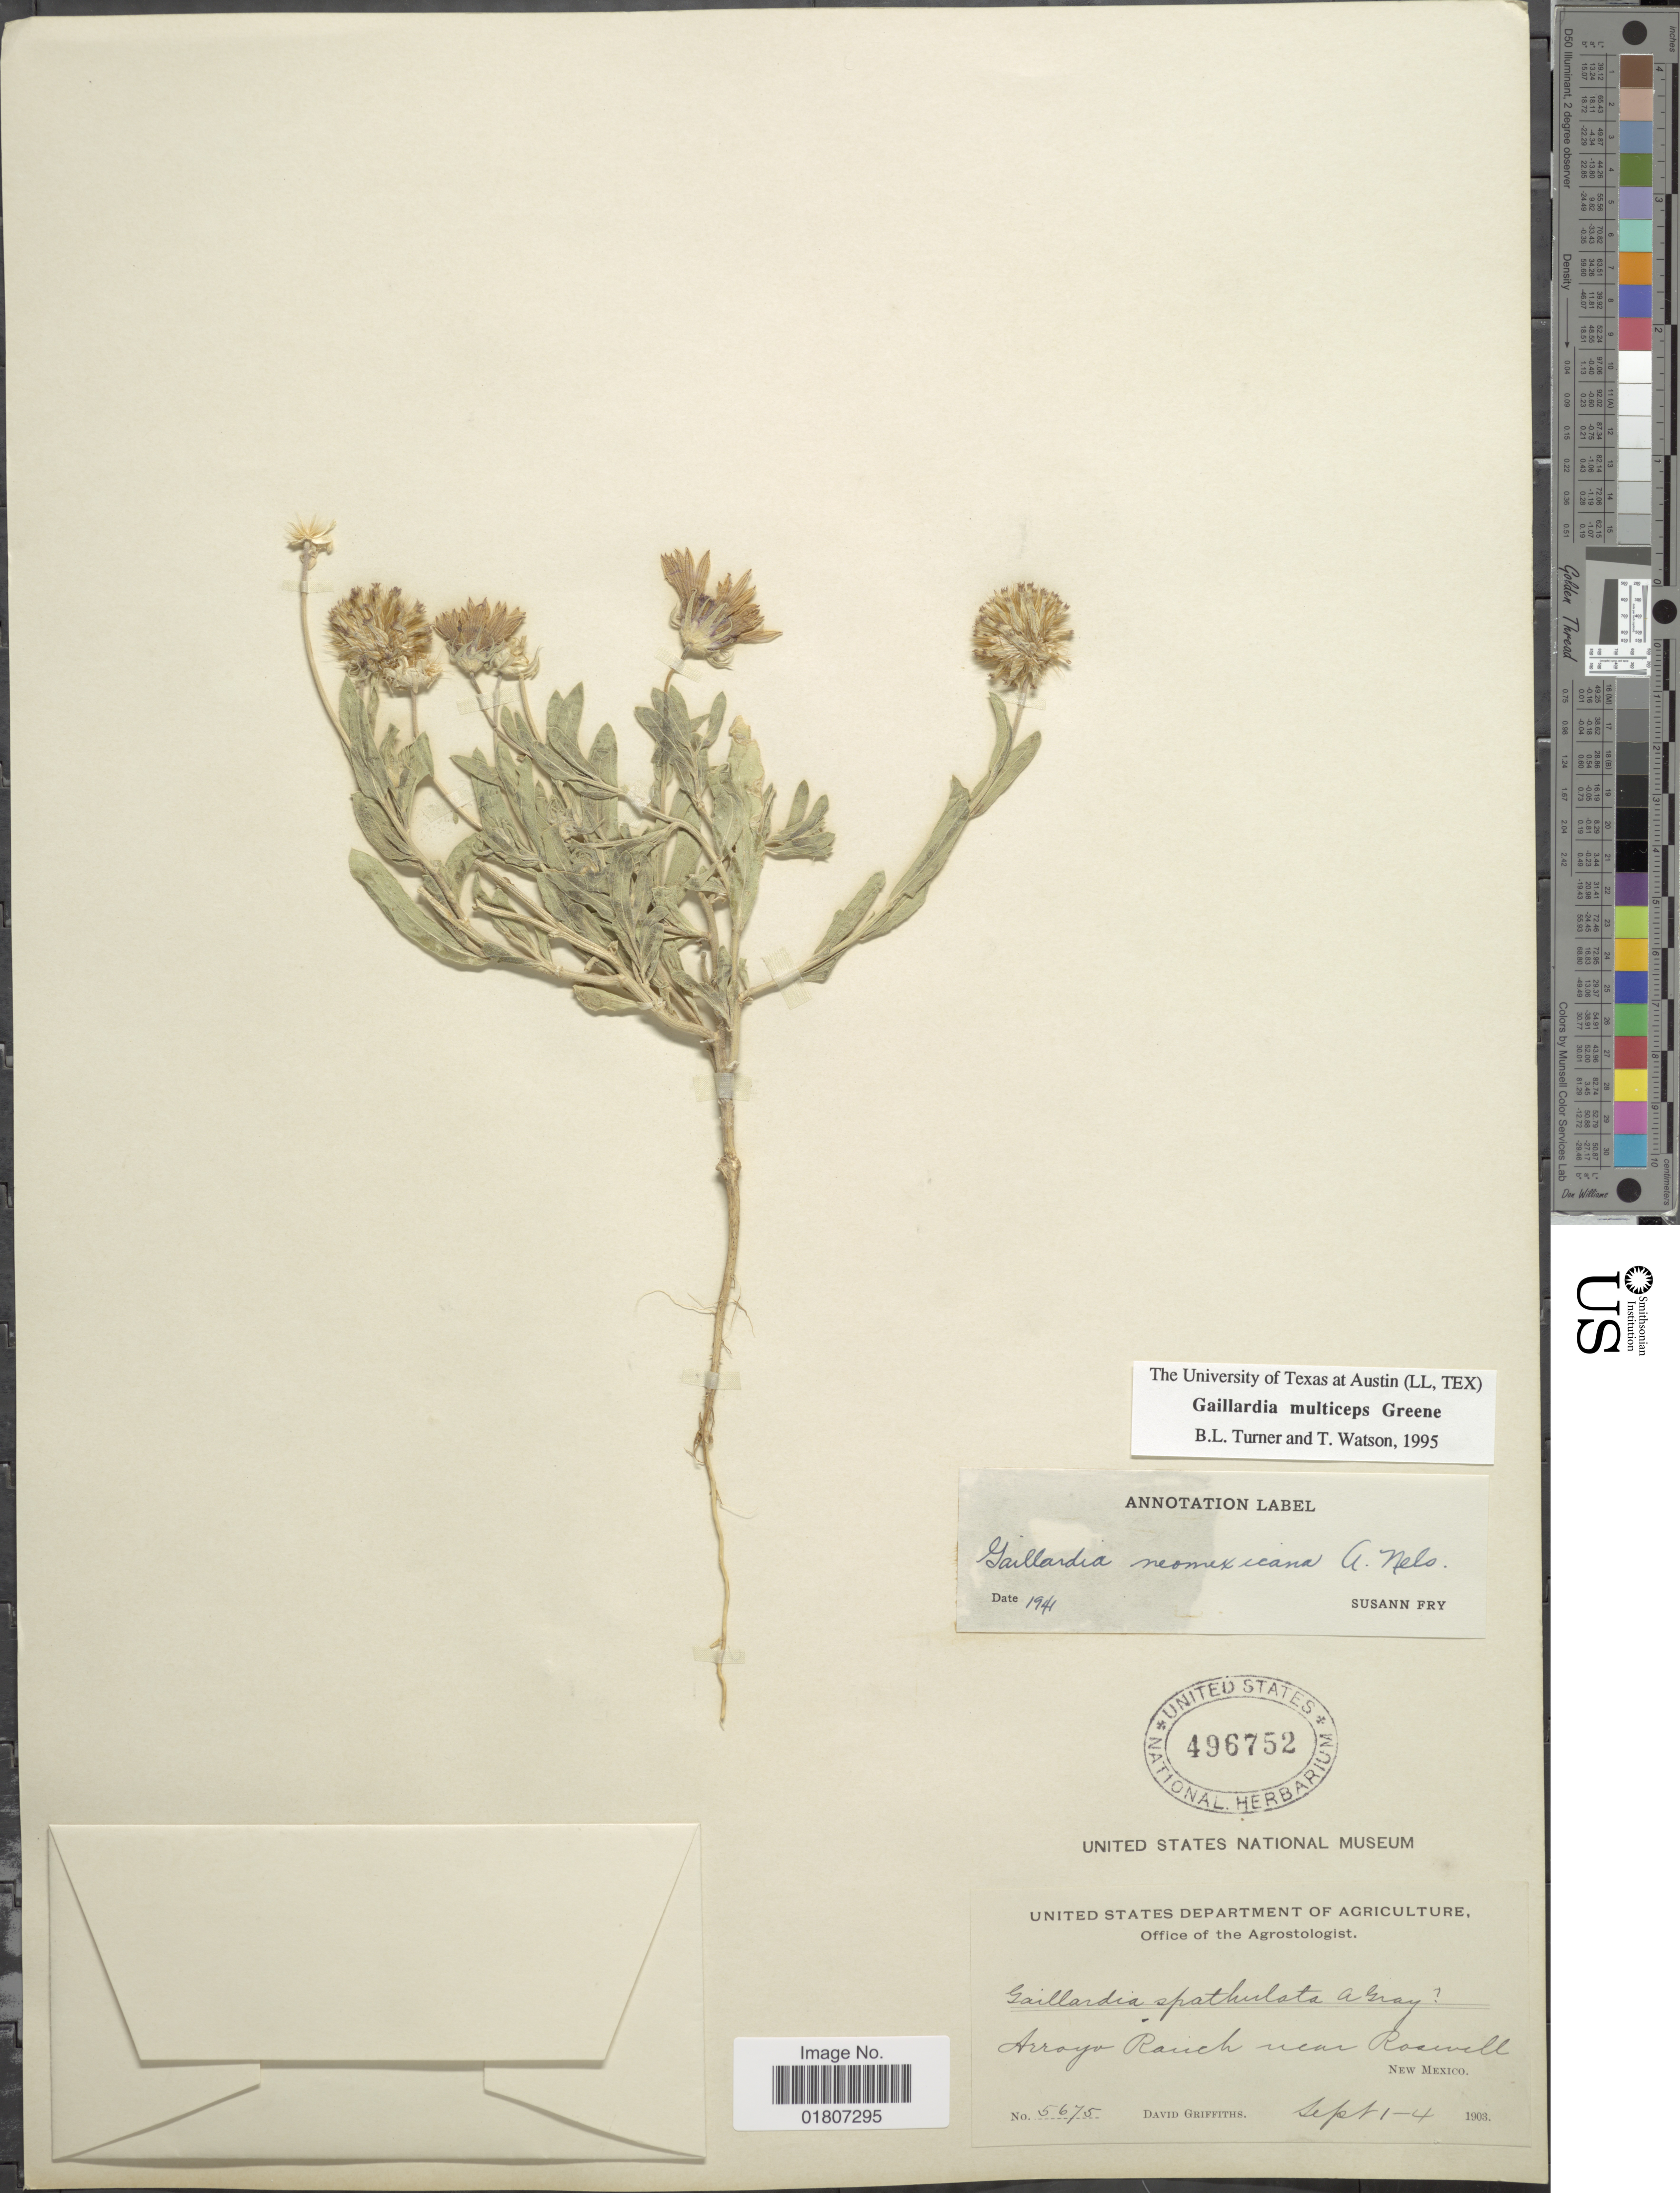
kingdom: Plantae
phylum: Tracheophyta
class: Magnoliopsida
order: Asterales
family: Asteraceae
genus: Gaillardia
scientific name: Gaillardia multiceps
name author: Greene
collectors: D. Griffiths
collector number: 5675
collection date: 1903-09-01/1903-09-04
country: United States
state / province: New Mexico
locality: Arroyo Ranch near Roswell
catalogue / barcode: US 496752